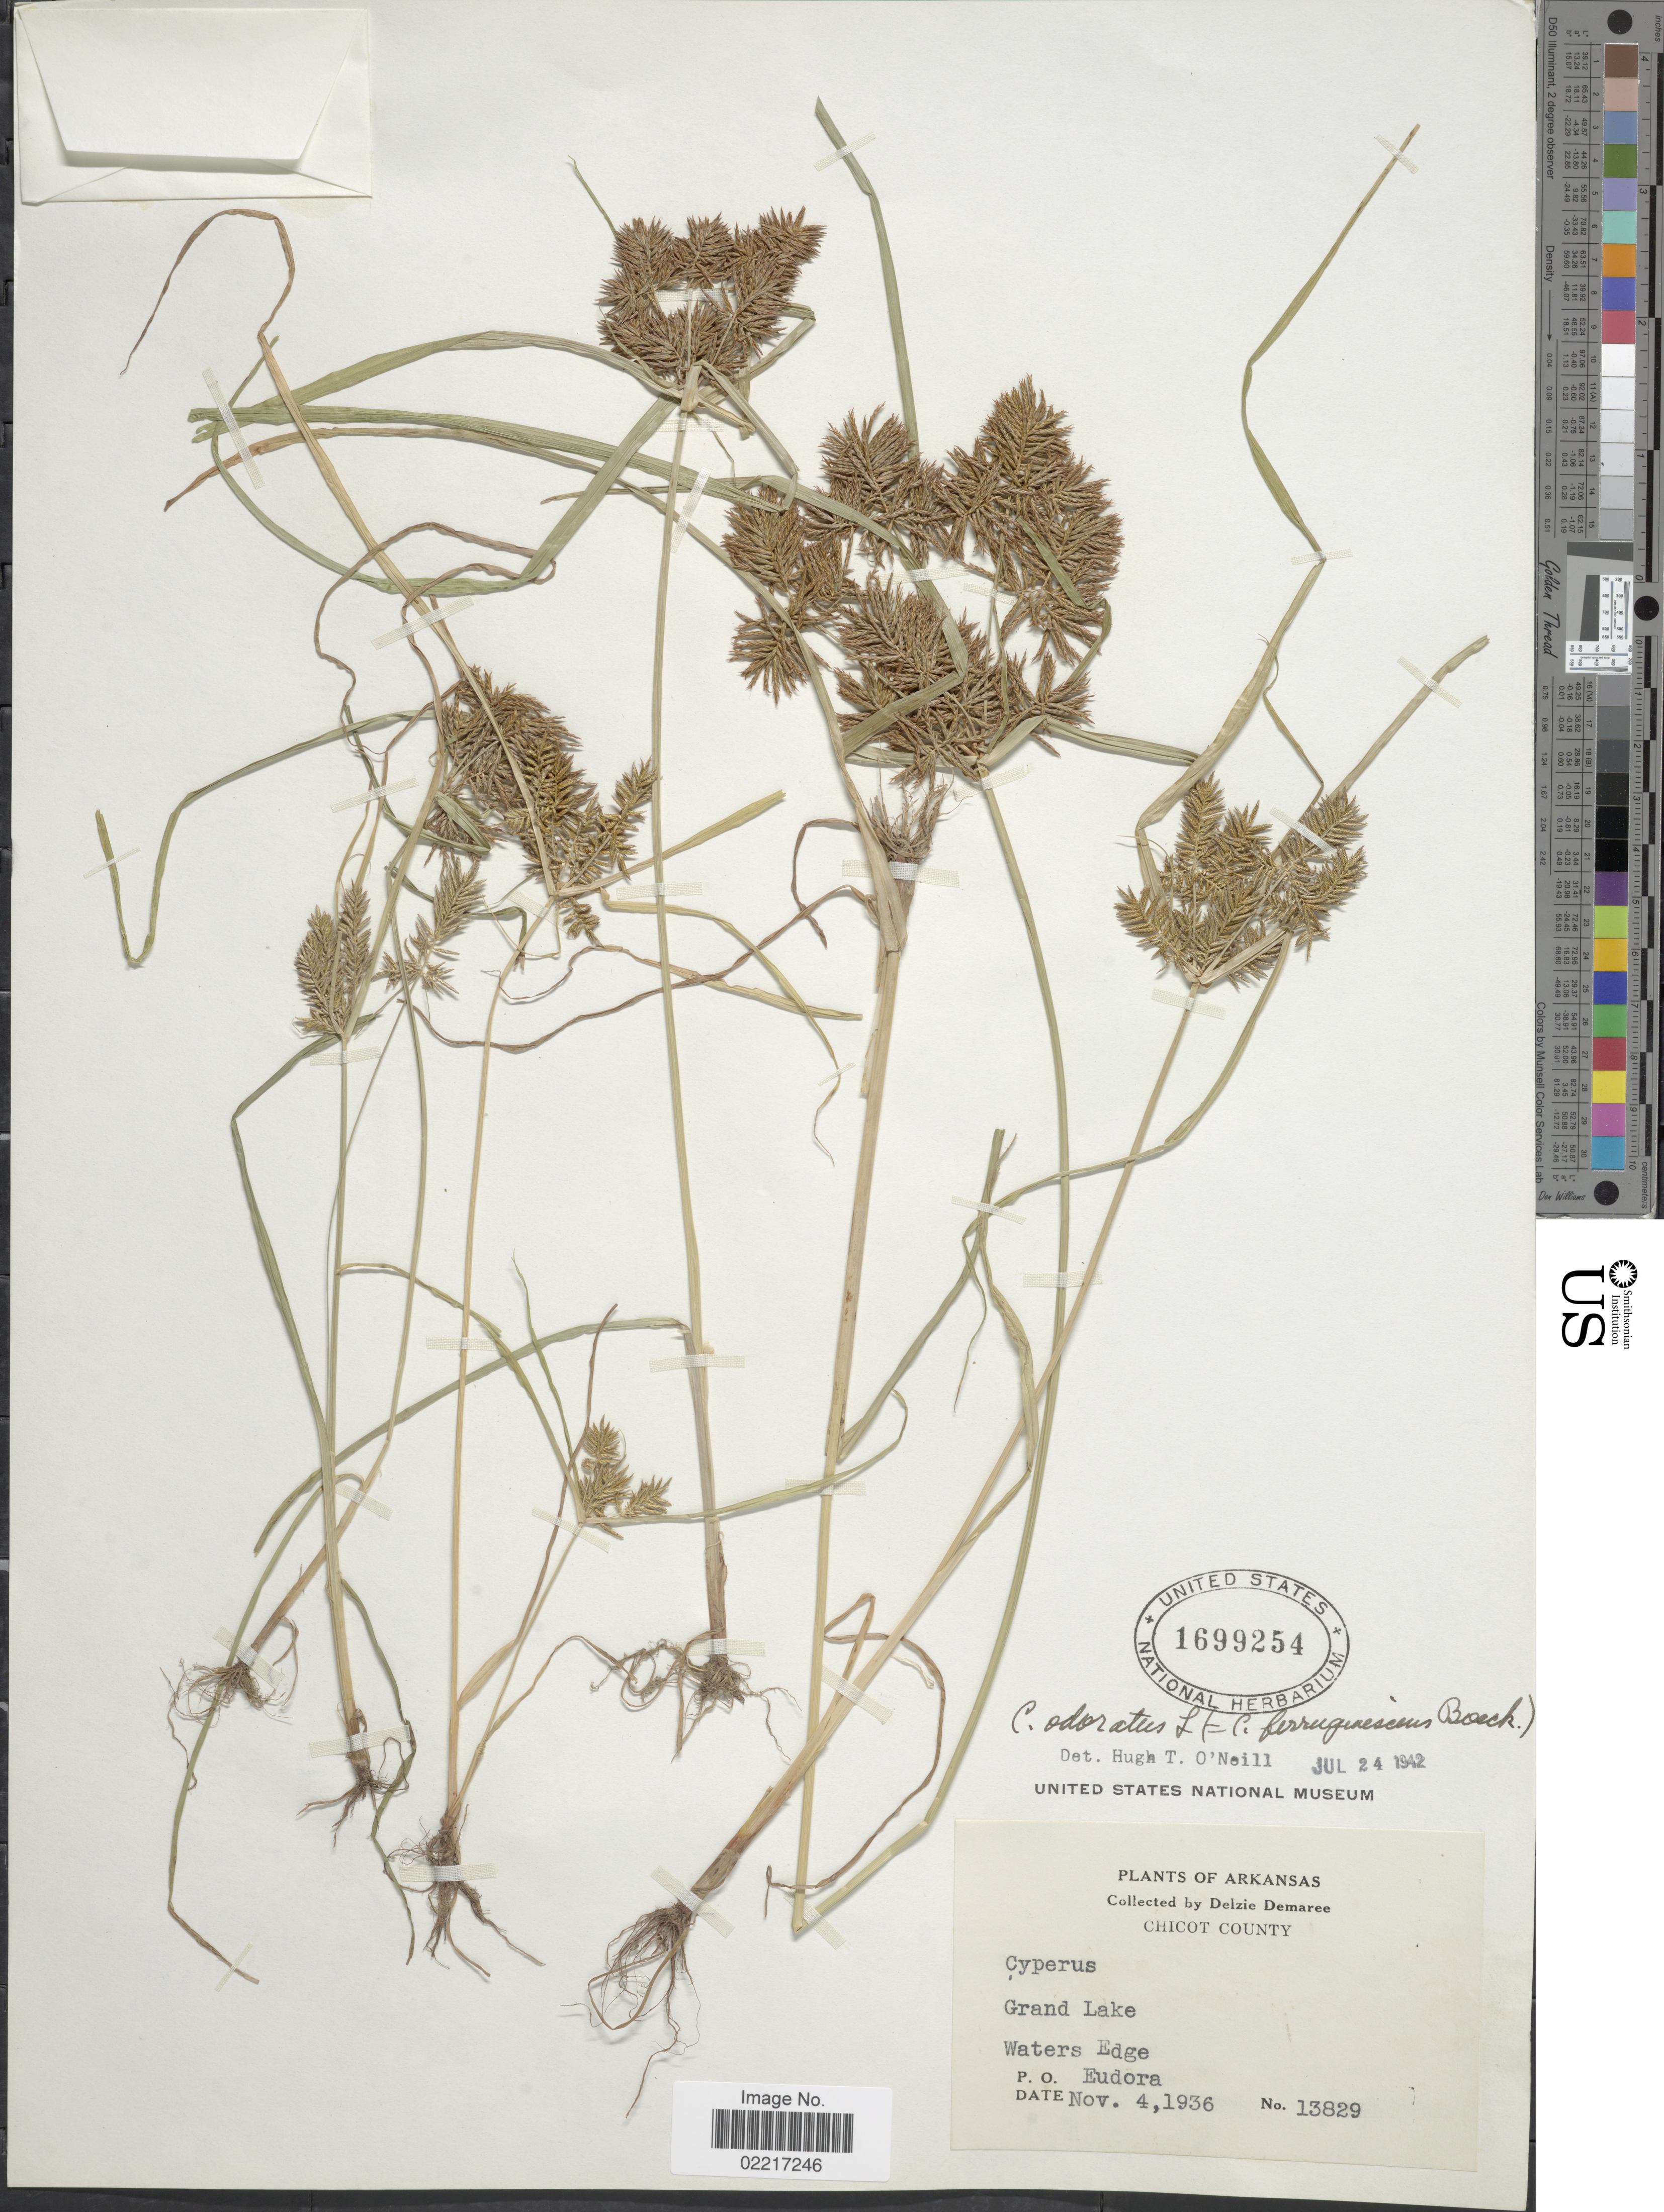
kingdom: Plantae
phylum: Tracheophyta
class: Liliopsida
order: Poales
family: Cyperaceae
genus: Cyperus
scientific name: Cyperus odoratus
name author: L.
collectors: D. Demaree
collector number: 13829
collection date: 1936-11-04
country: United States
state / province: Arkansas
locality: Chicot County, Grand Lake, Eudora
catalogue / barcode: US 1699254